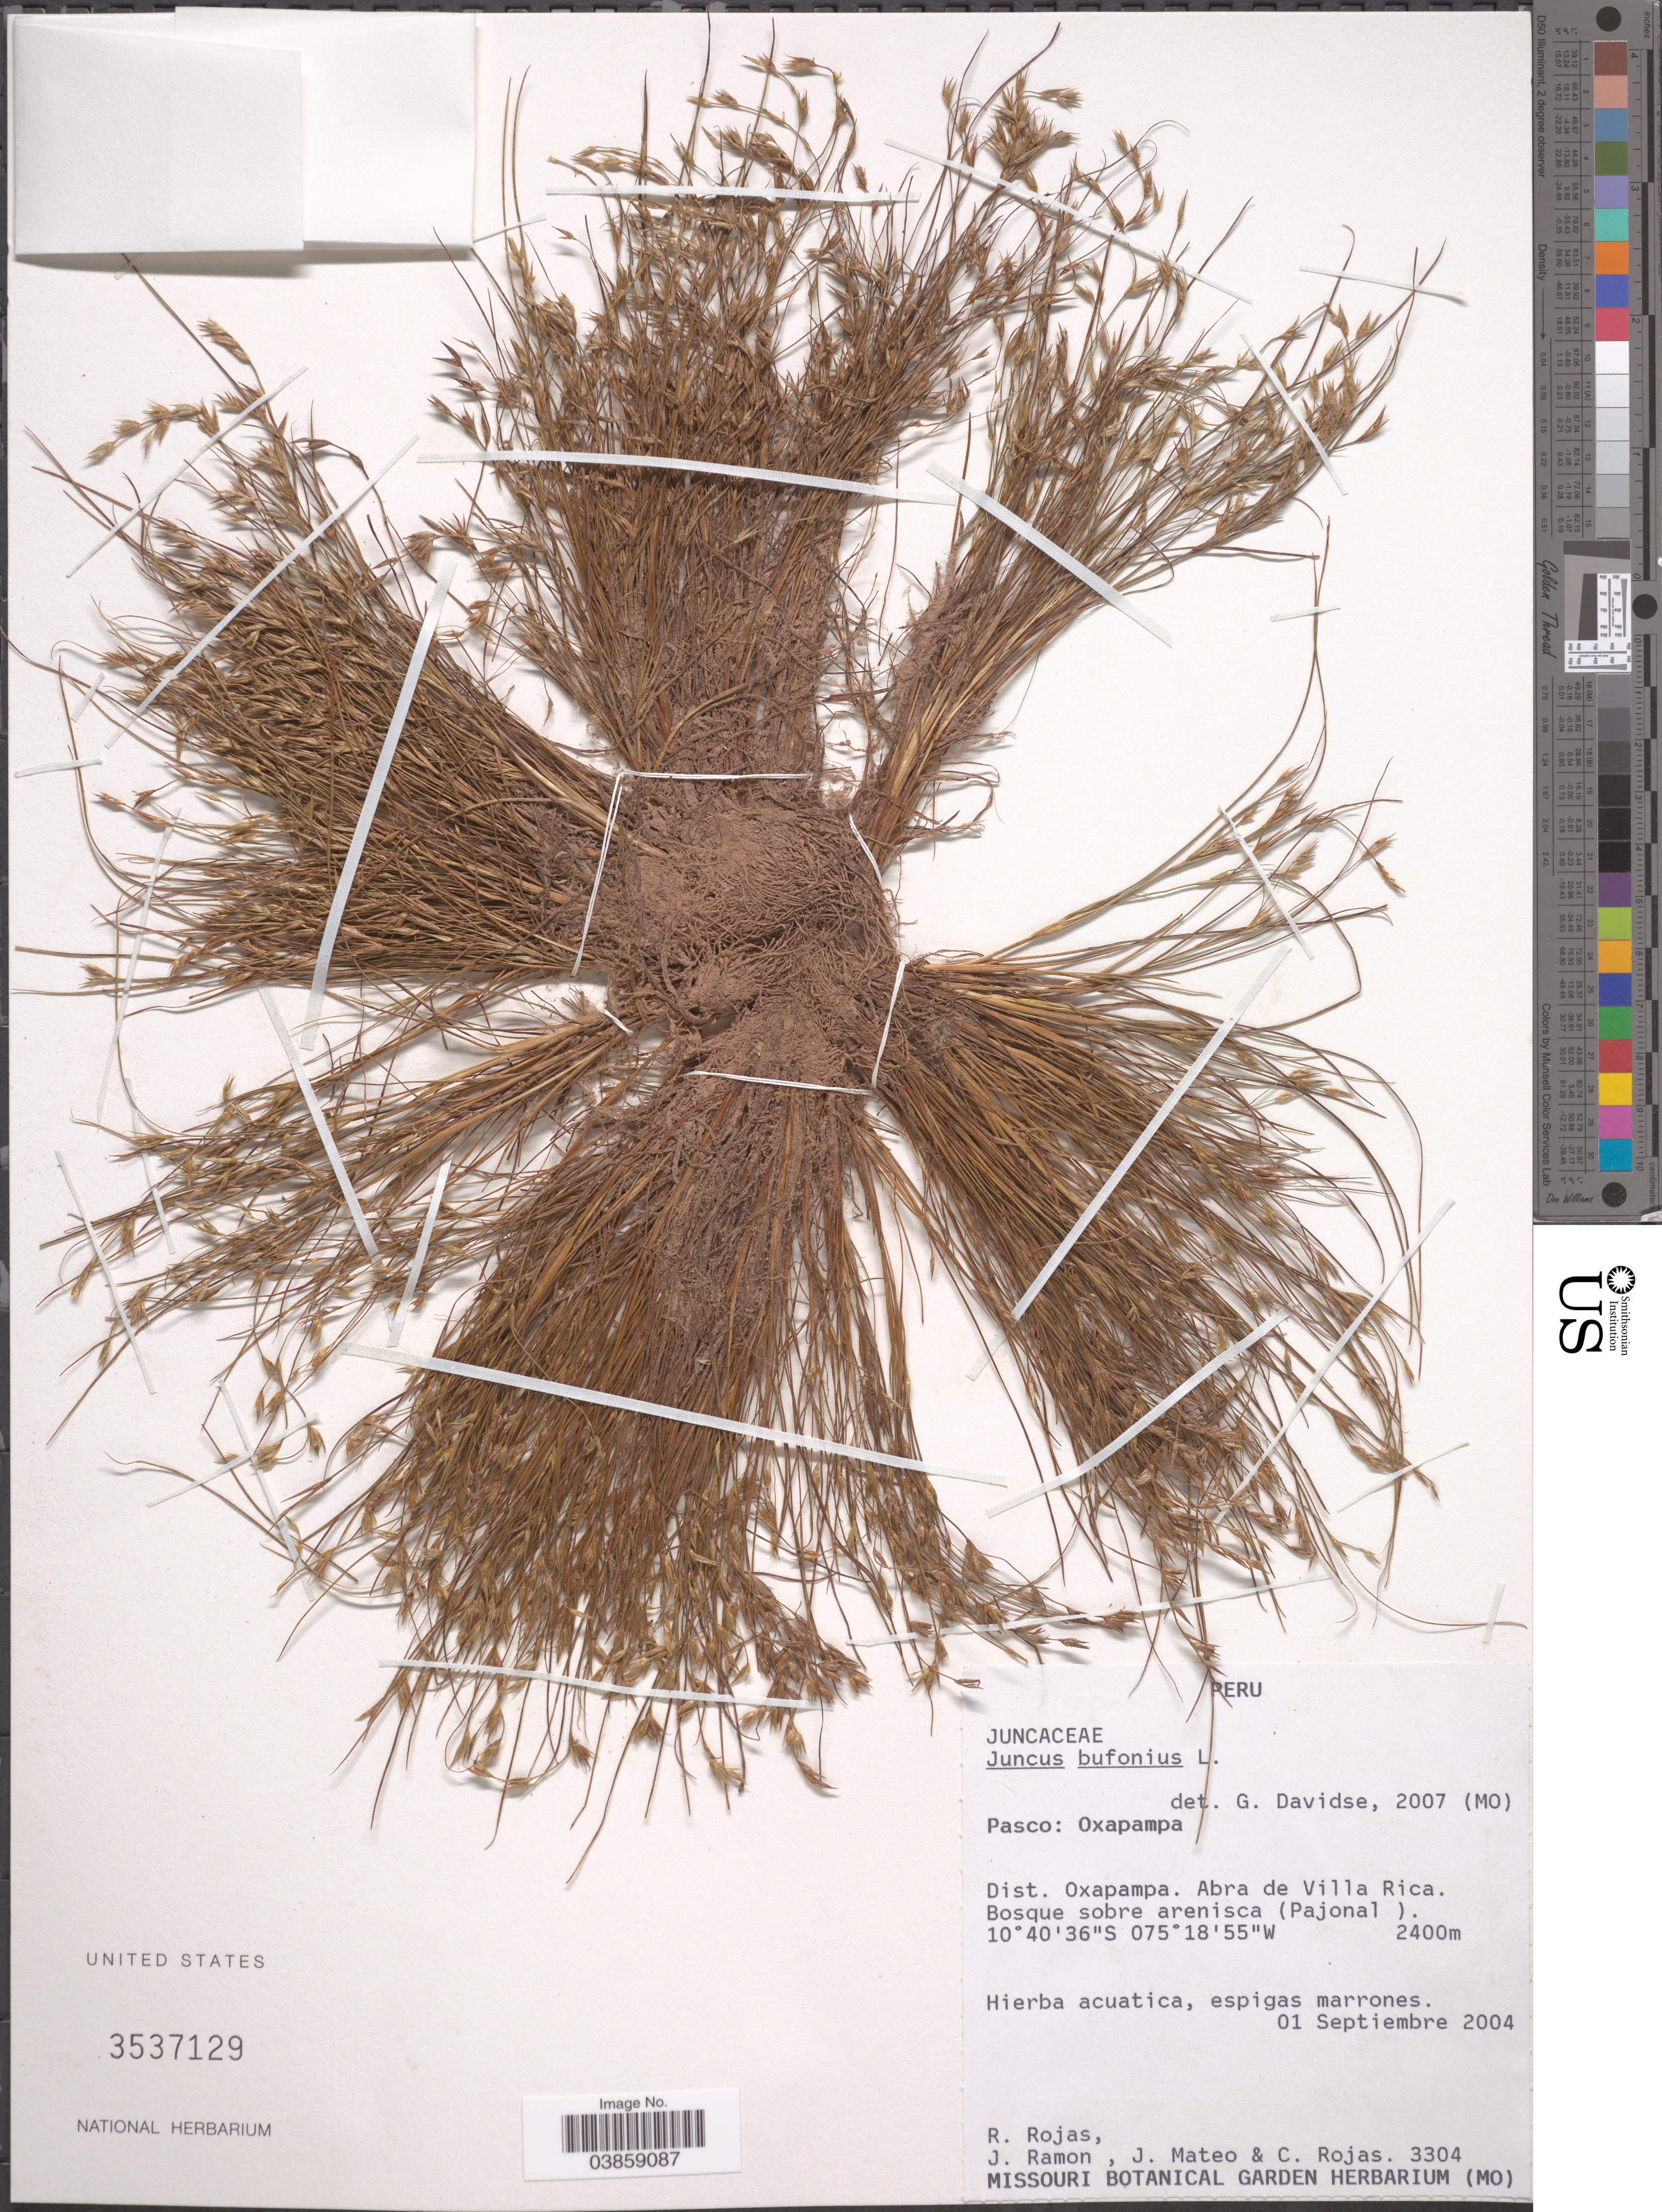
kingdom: Plantae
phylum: Tracheophyta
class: Liliopsida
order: Poales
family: Juncaceae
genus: Juncus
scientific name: Juncus bufonius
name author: L.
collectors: R. Rojas, J. Ramon, J. Mateo & C. Rojas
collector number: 3304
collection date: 2004-09-01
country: Peru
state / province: Pasco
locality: Oxapampa. Dist. Oxapampa. Abra de Villa Rica.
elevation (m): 2400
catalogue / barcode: US 3537129